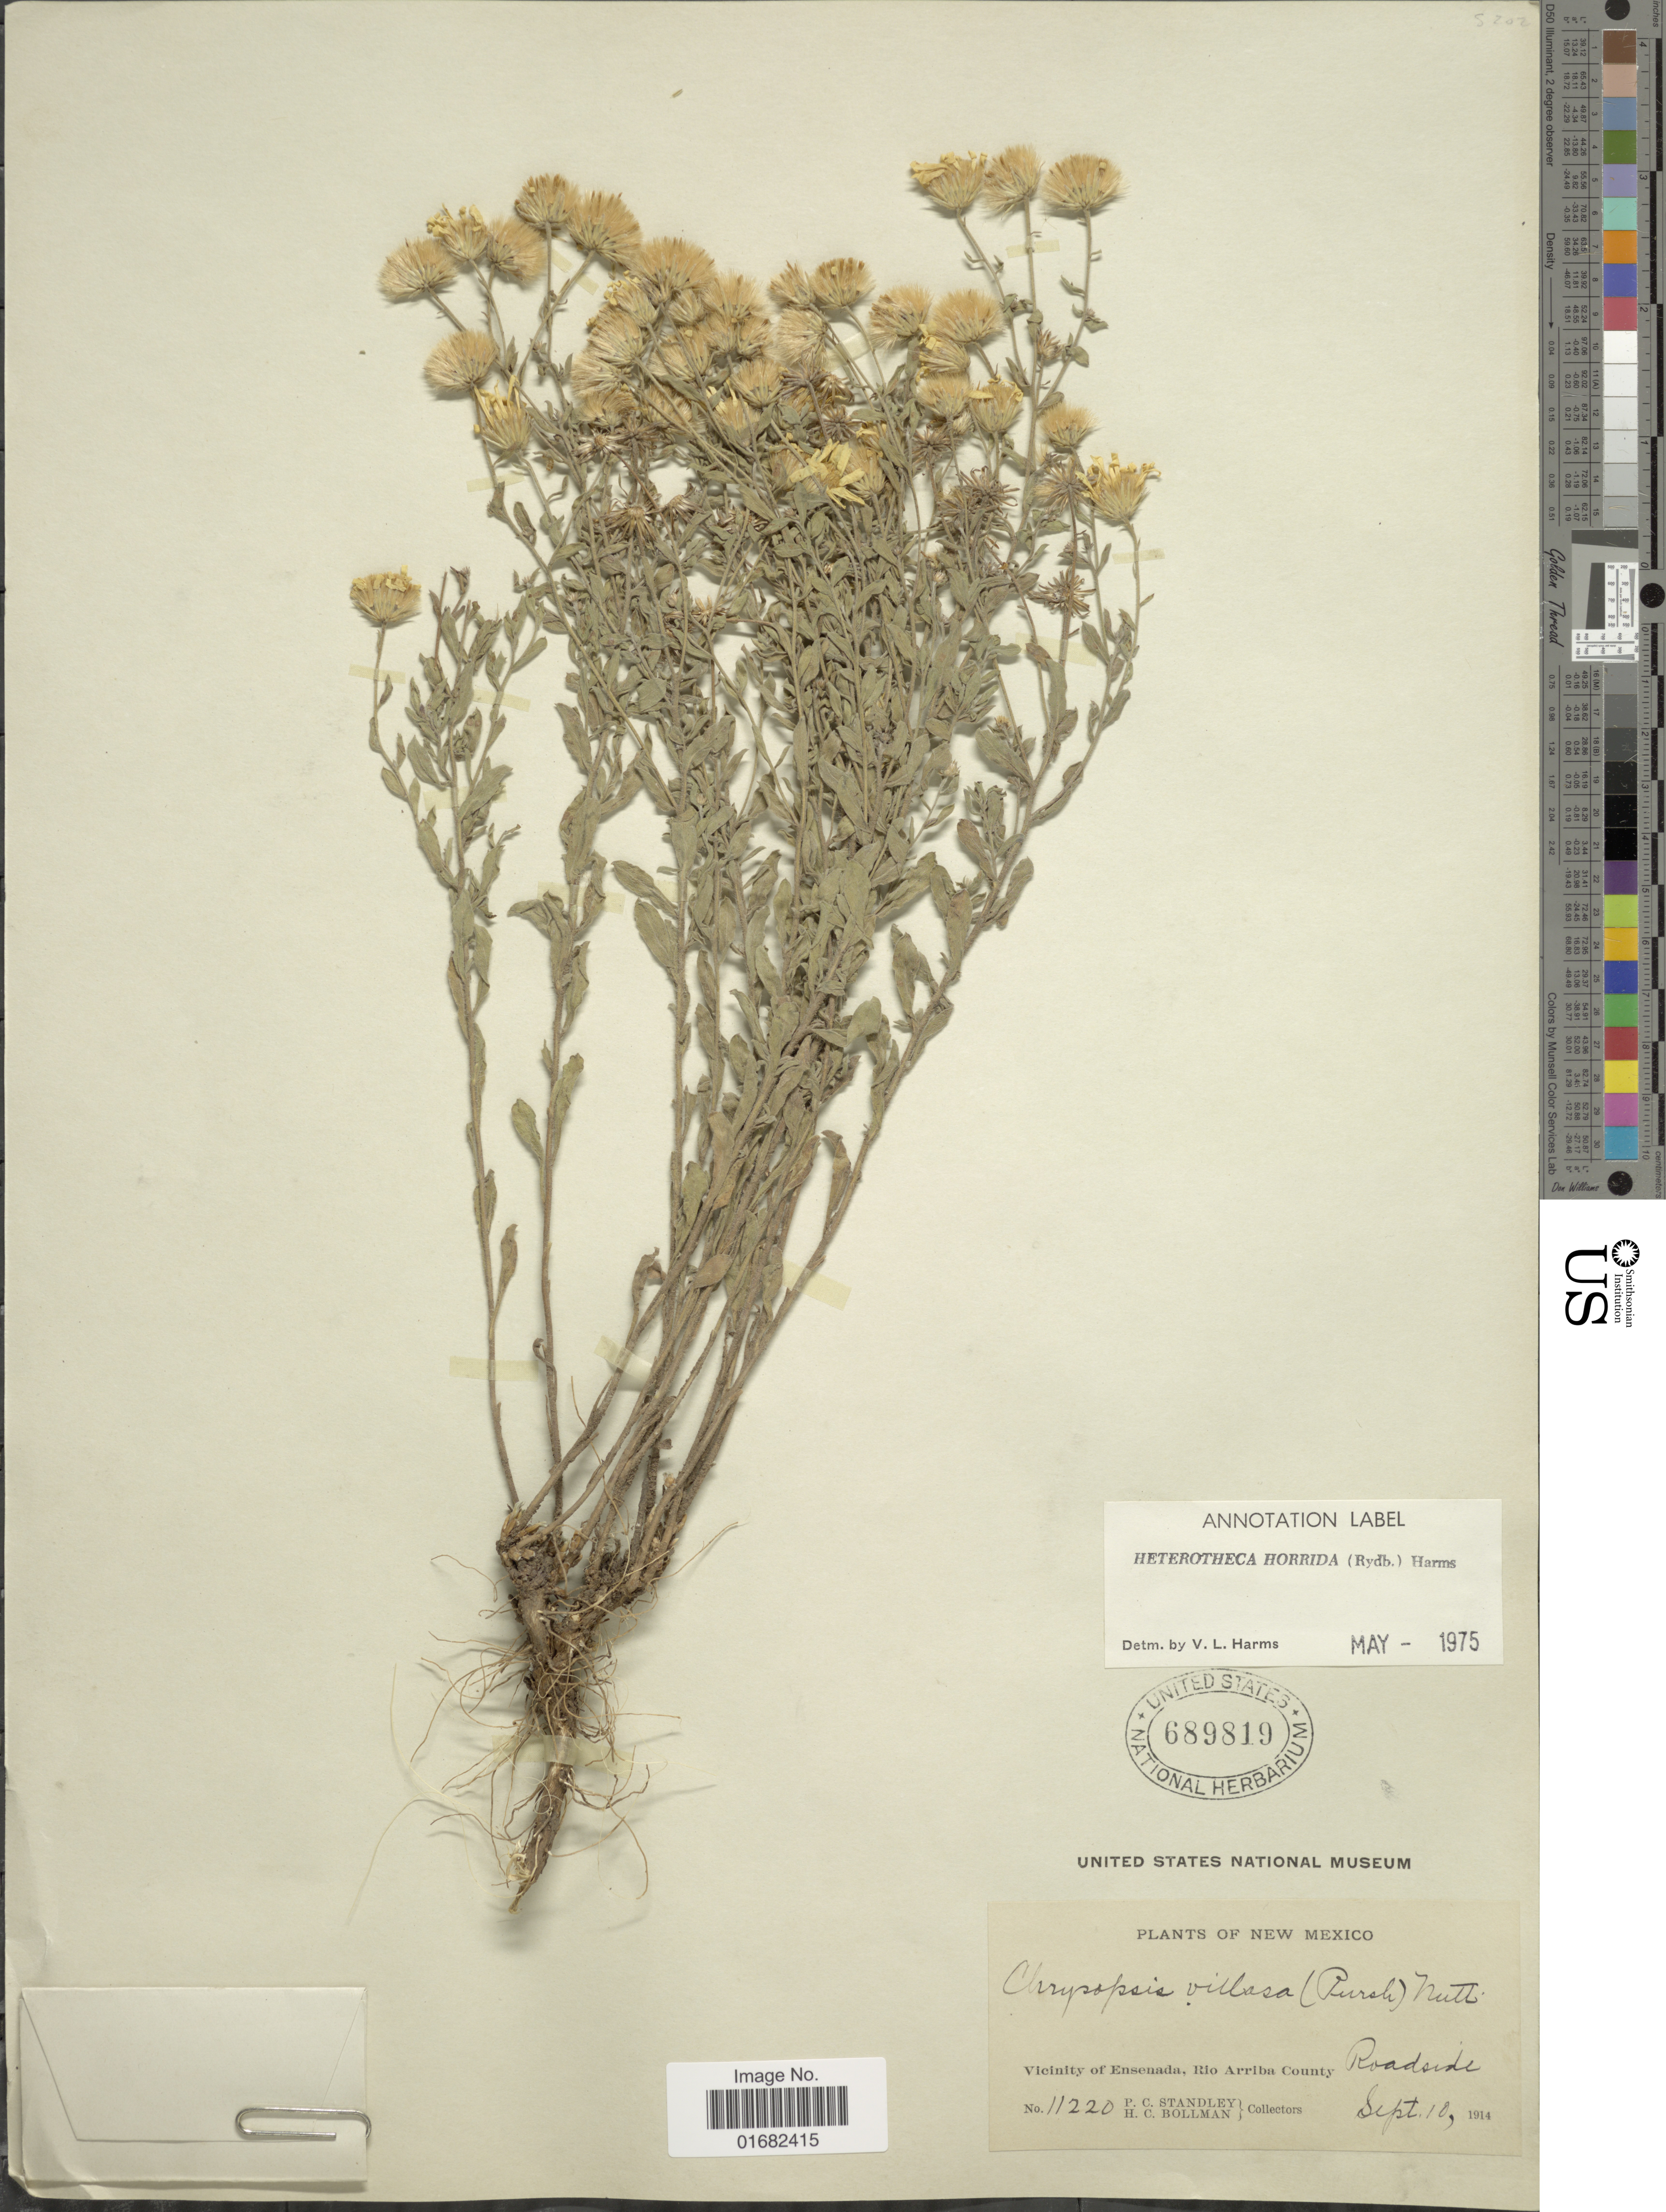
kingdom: Plantae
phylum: Tracheophyta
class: Magnoliopsida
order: Asterales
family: Asteraceae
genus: Heterotheca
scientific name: Heterotheca horrida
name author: (Rydb.) V.L. Harms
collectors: P. C. Standley & H. C. Bollman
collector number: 11220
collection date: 1914-09-10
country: United States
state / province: New Mexico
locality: Vicinity of Ensenada, Rio Arriba County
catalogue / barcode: US 689819